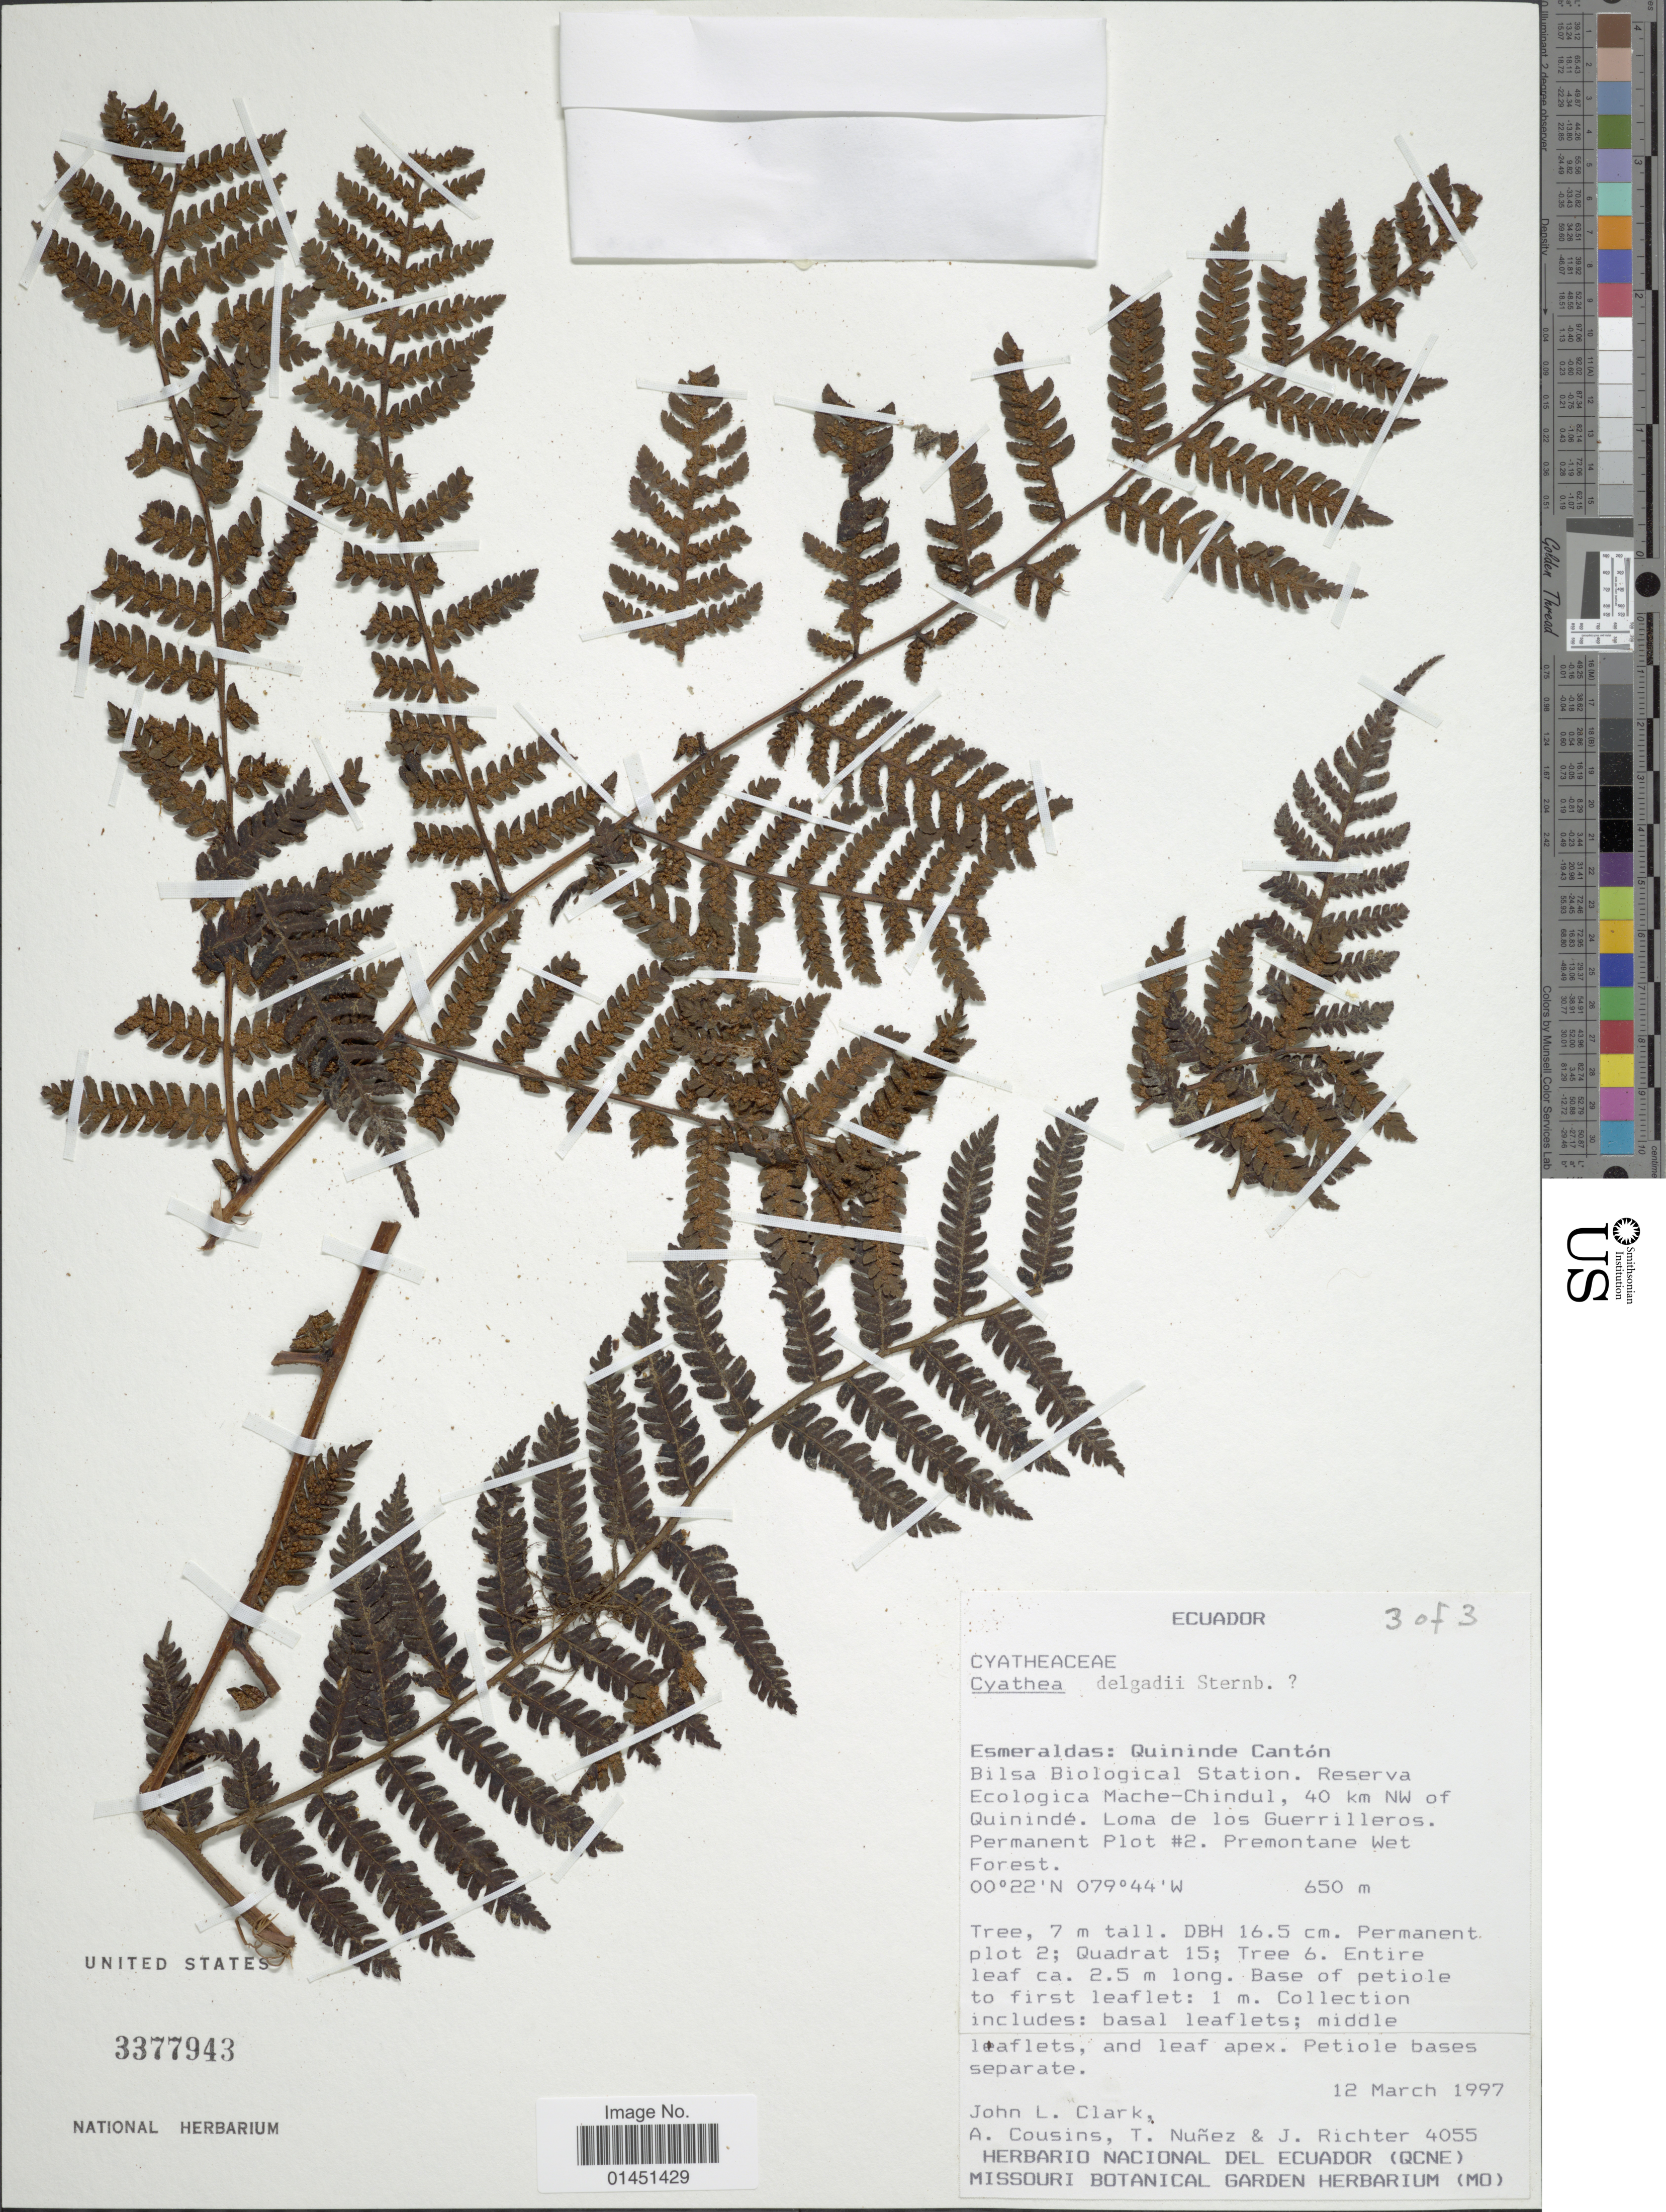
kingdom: Plantae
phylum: Tracheophyta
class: Polypodiopsida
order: Cyatheales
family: Cyatheaceae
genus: Cyathea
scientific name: Cyathea delgadii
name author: Pohl ex Sternb.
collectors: J. L. Clark, A. Cousins, T. Núñez & J. Richter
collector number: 4055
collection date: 1997-03-12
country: Ecuador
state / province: Esmeraldas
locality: Quininde Canton, Bilsa Biological Station. Reserva Ecologica Mache-Chindul, 40 km NW of Quininde. Loma de los Guerrilleros. Permanent Plot #2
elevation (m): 650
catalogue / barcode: US 3377943